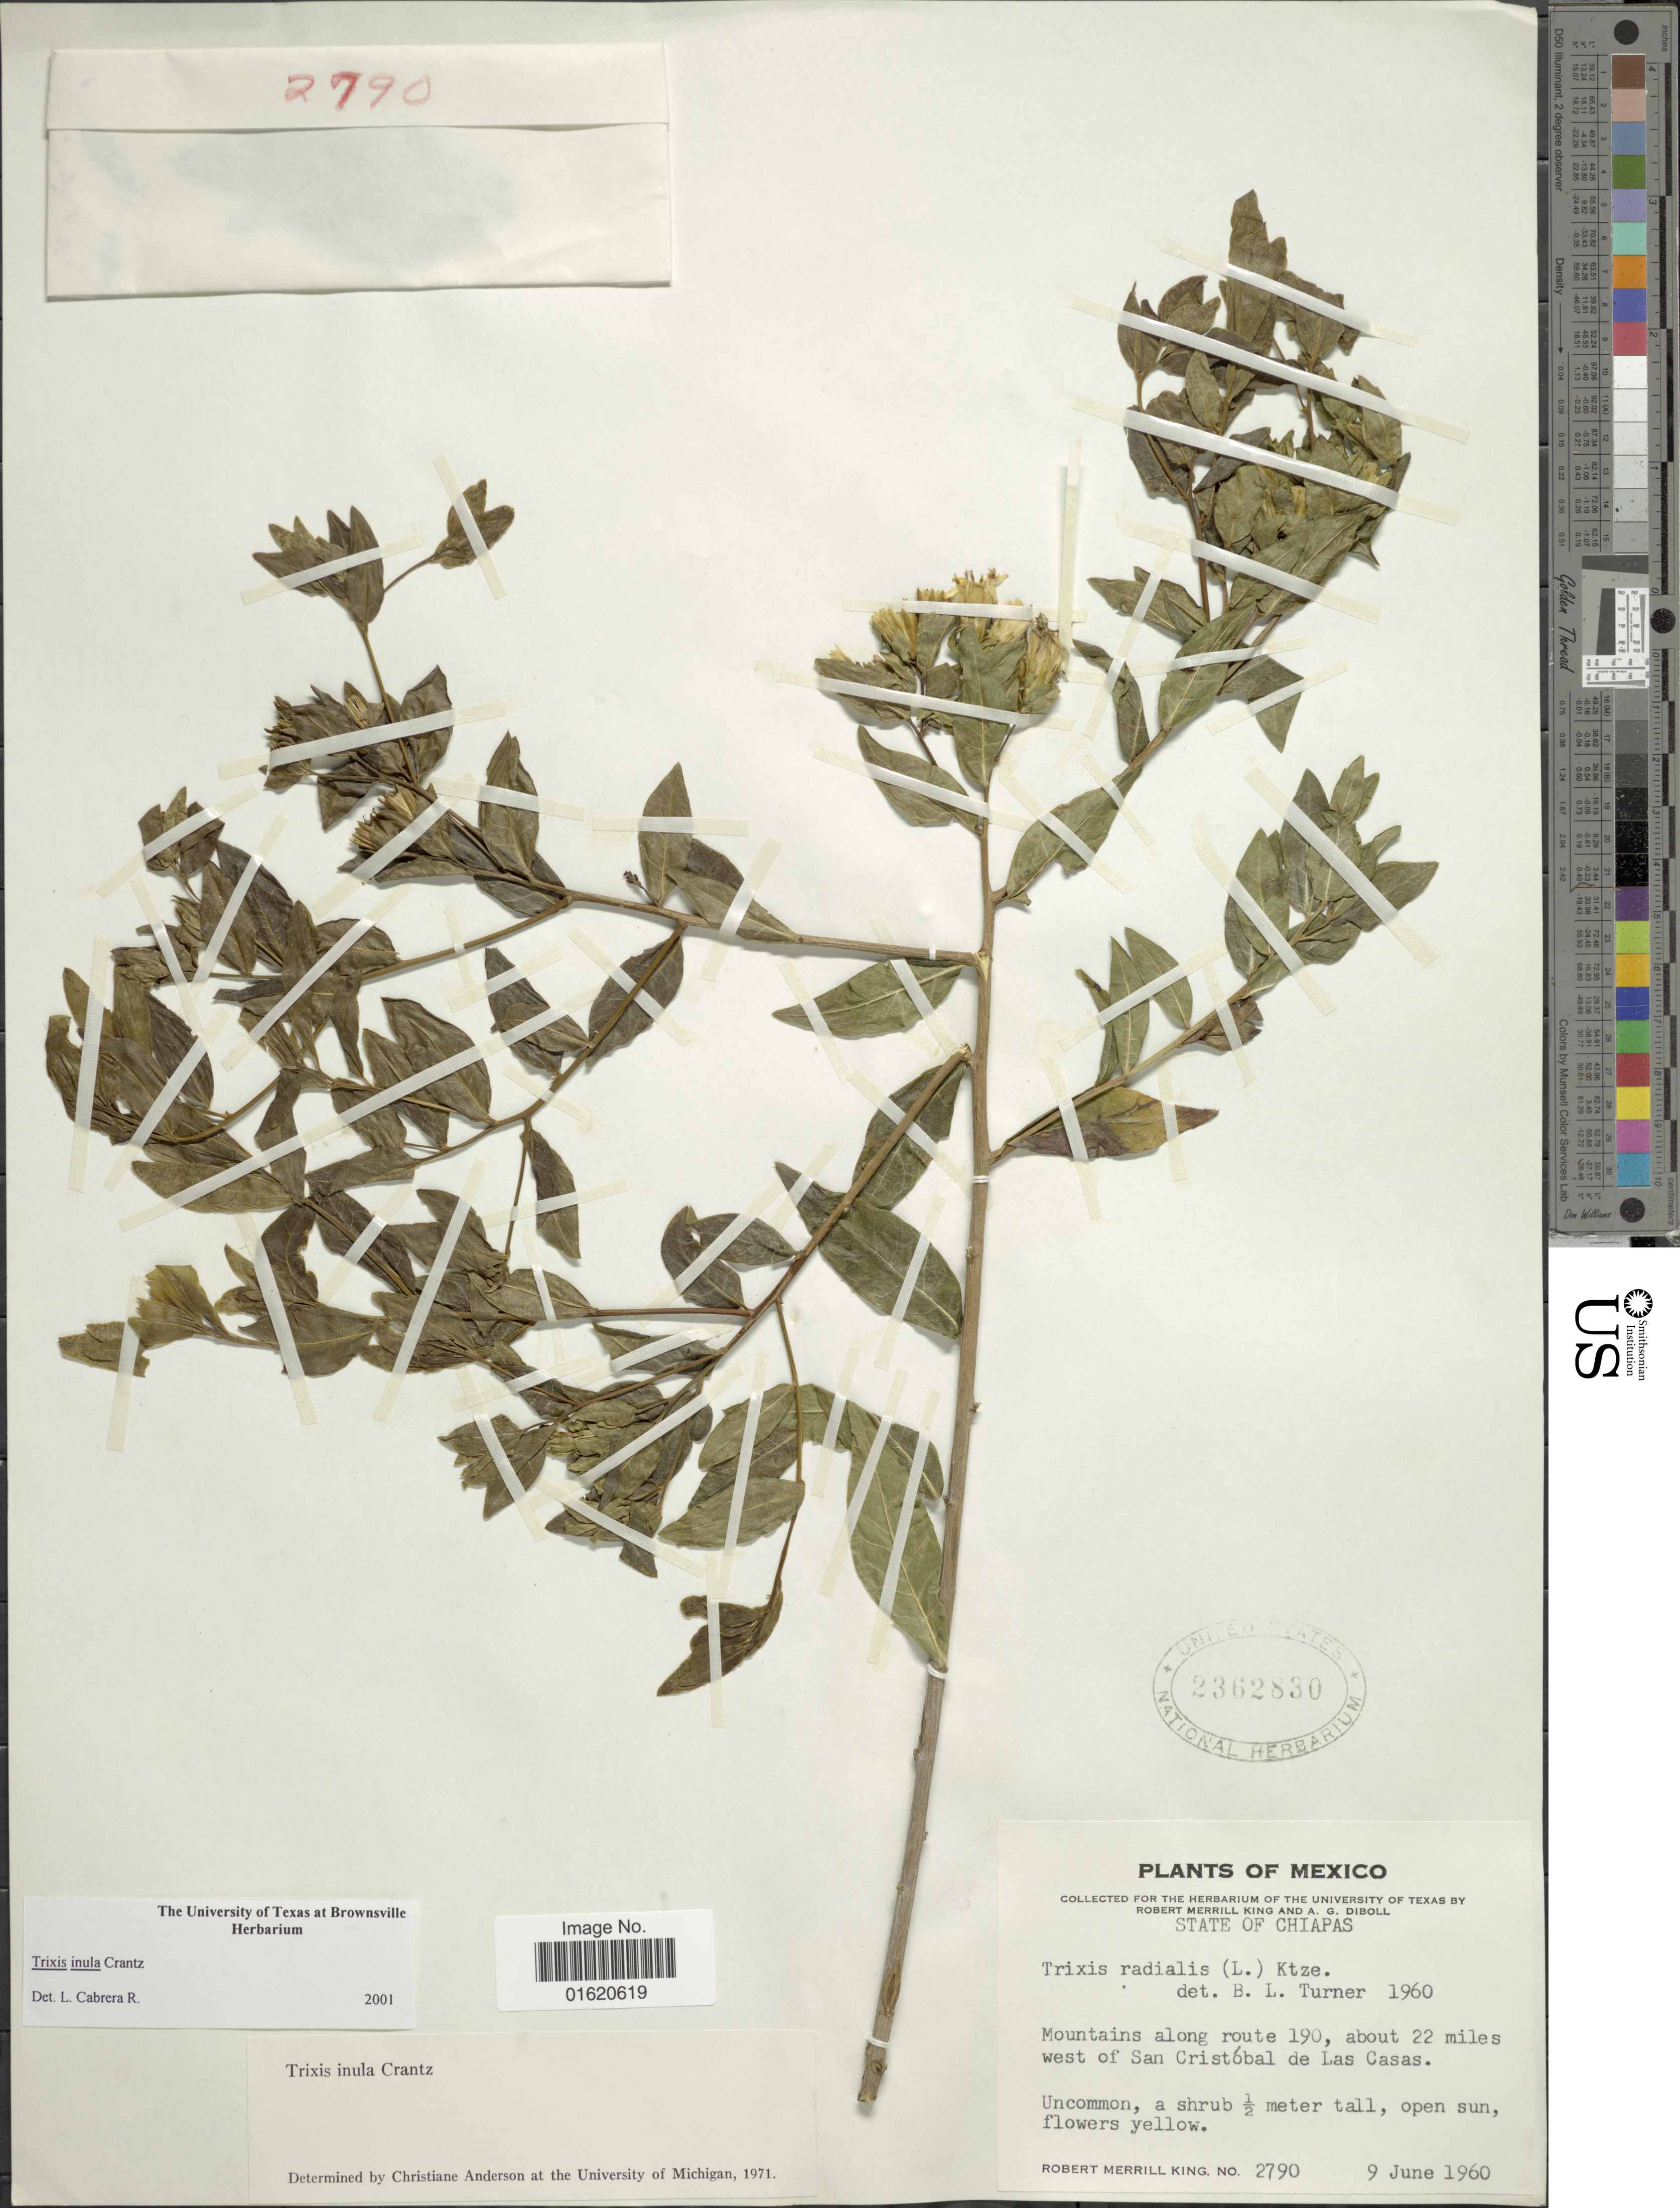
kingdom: Plantae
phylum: Tracheophyta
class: Magnoliopsida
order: Asterales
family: Asteraceae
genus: Trixis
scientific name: Trixis inula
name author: Crantz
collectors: R. M. King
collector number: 2790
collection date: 1960-06-09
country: Mexico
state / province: Chiapas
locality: Mountains along route 190, about 22 miles west of San Cristóbal de Las Casas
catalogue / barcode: US 2362830